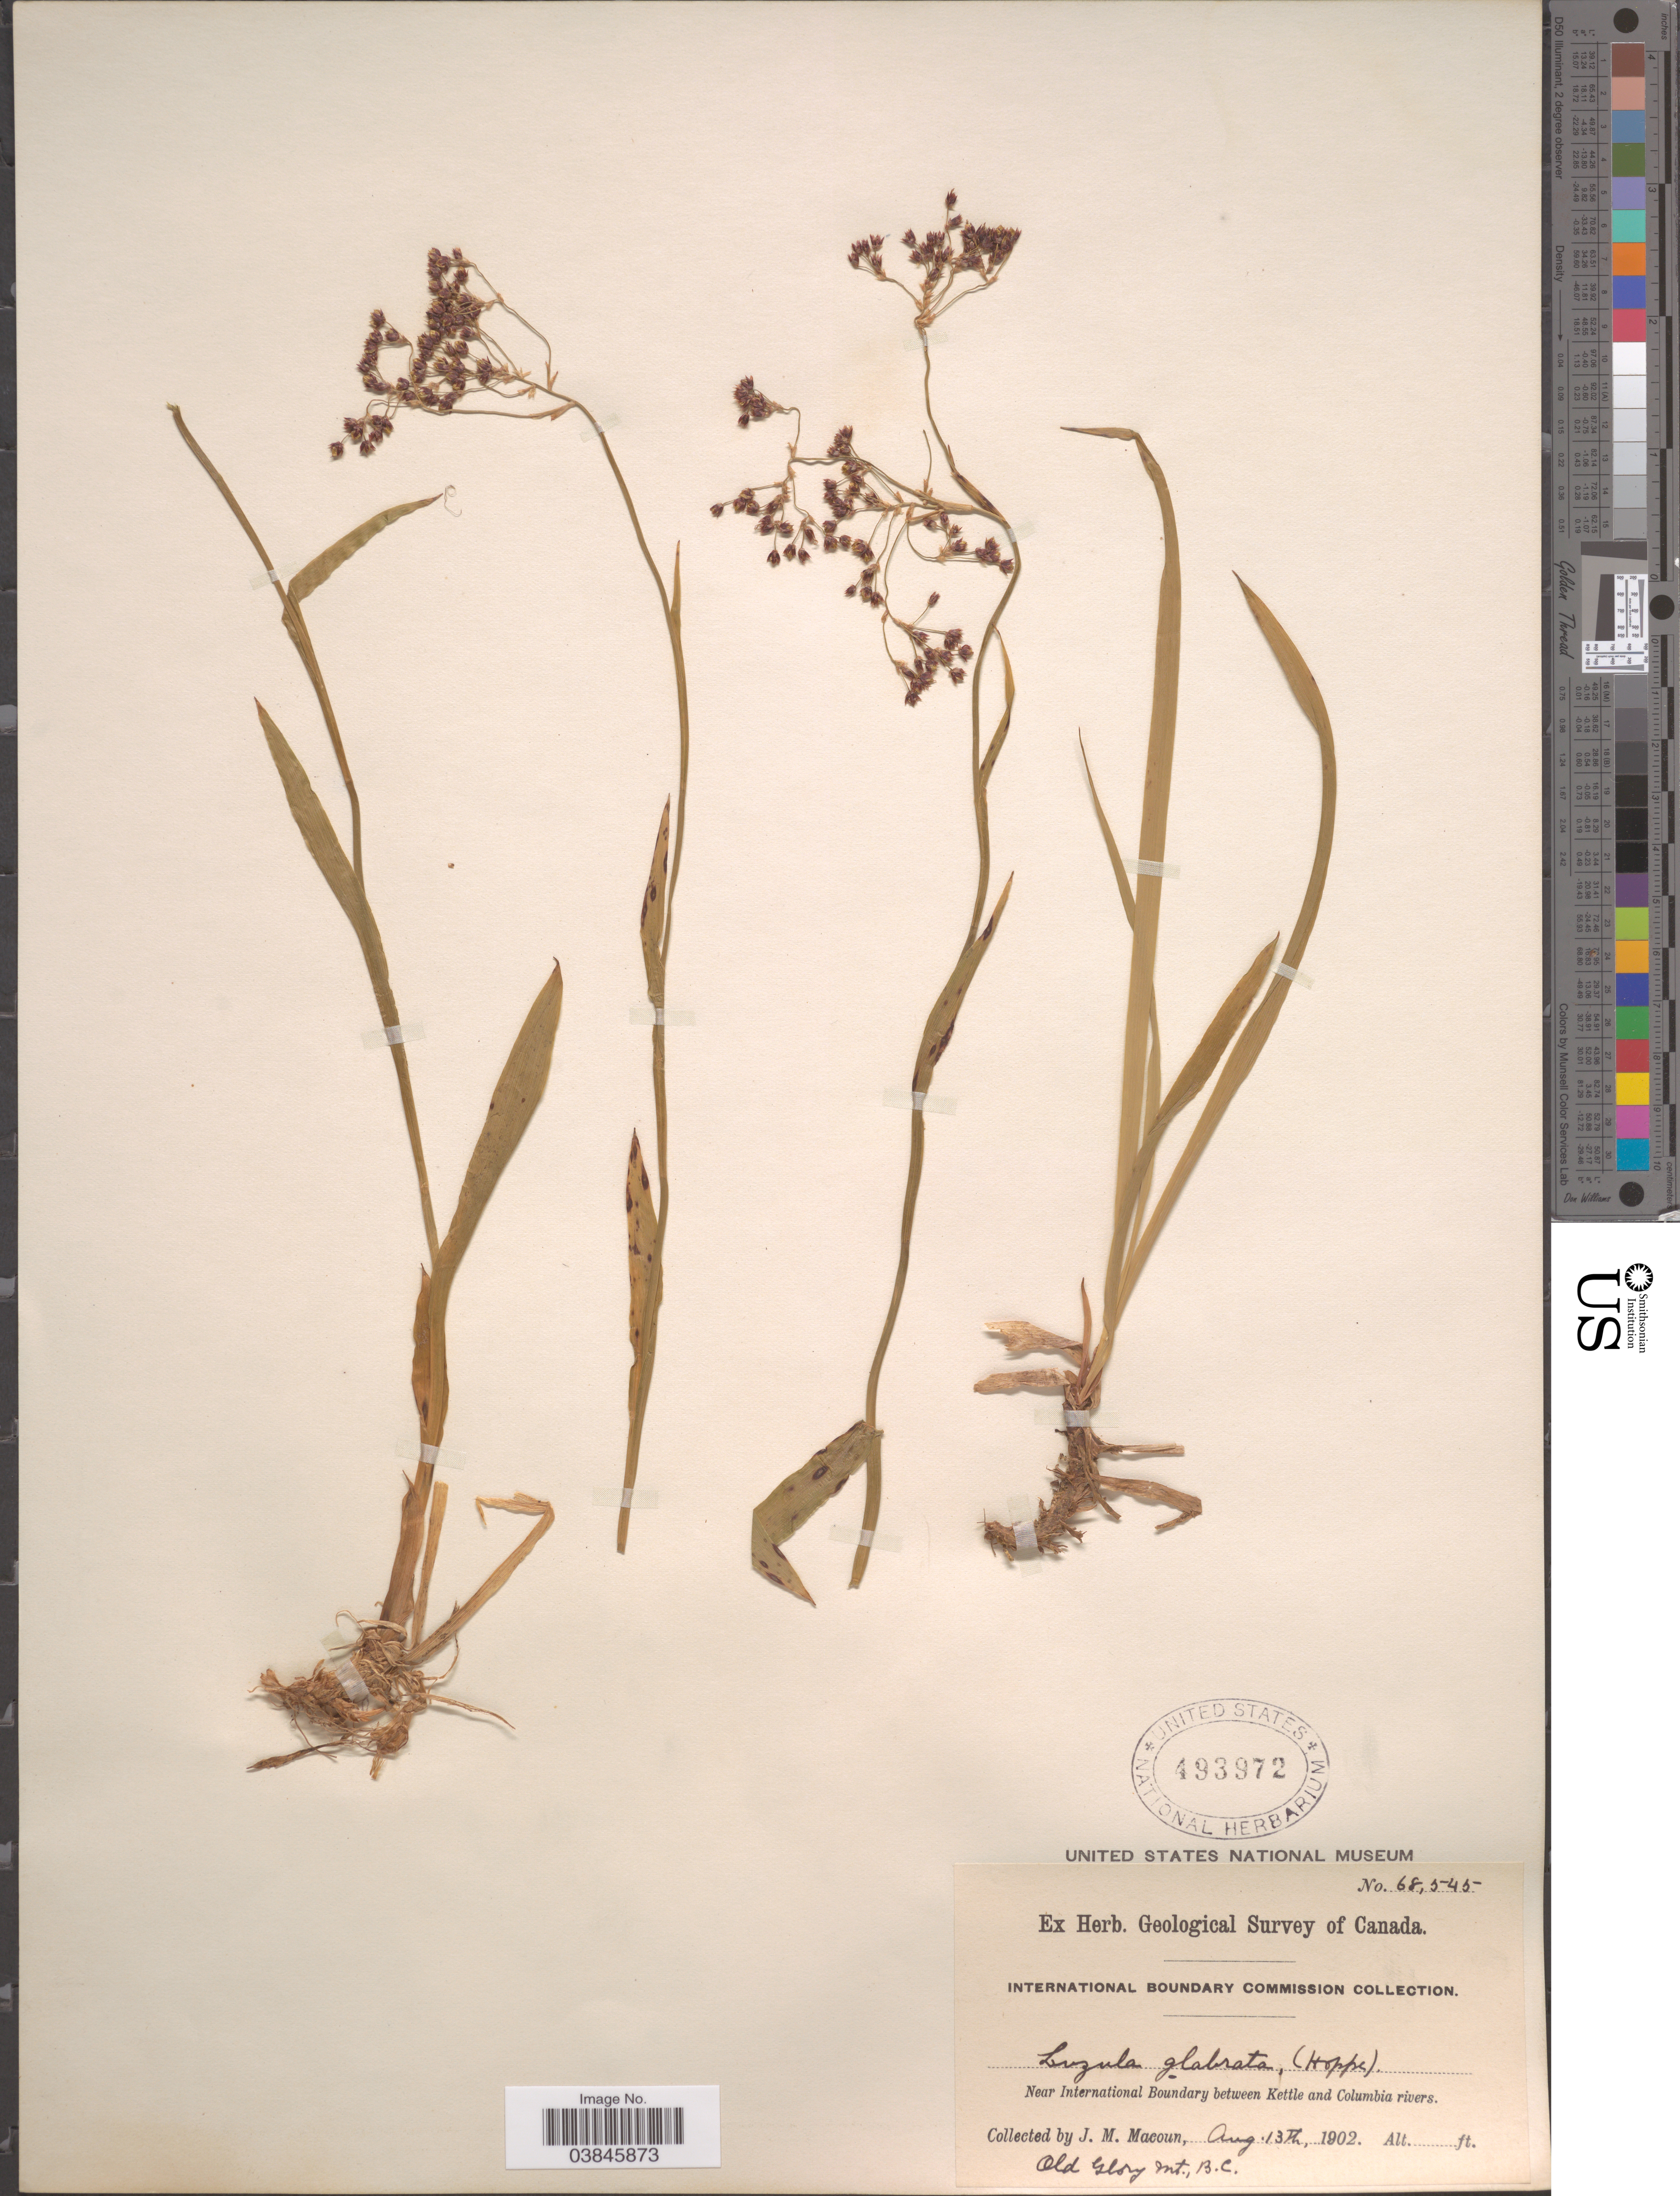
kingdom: Plantae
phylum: Tracheophyta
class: Liliopsida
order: Poales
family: Juncaceae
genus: Luzula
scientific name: Luzula glabrata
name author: (Hoppe) Desv.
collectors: J. M. Macoun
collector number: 68545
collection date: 1902-08-13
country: Canada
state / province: British Columbia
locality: Near International Boundary between Kettle and Columbia rivers. Old Glory Mt.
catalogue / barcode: US 493972